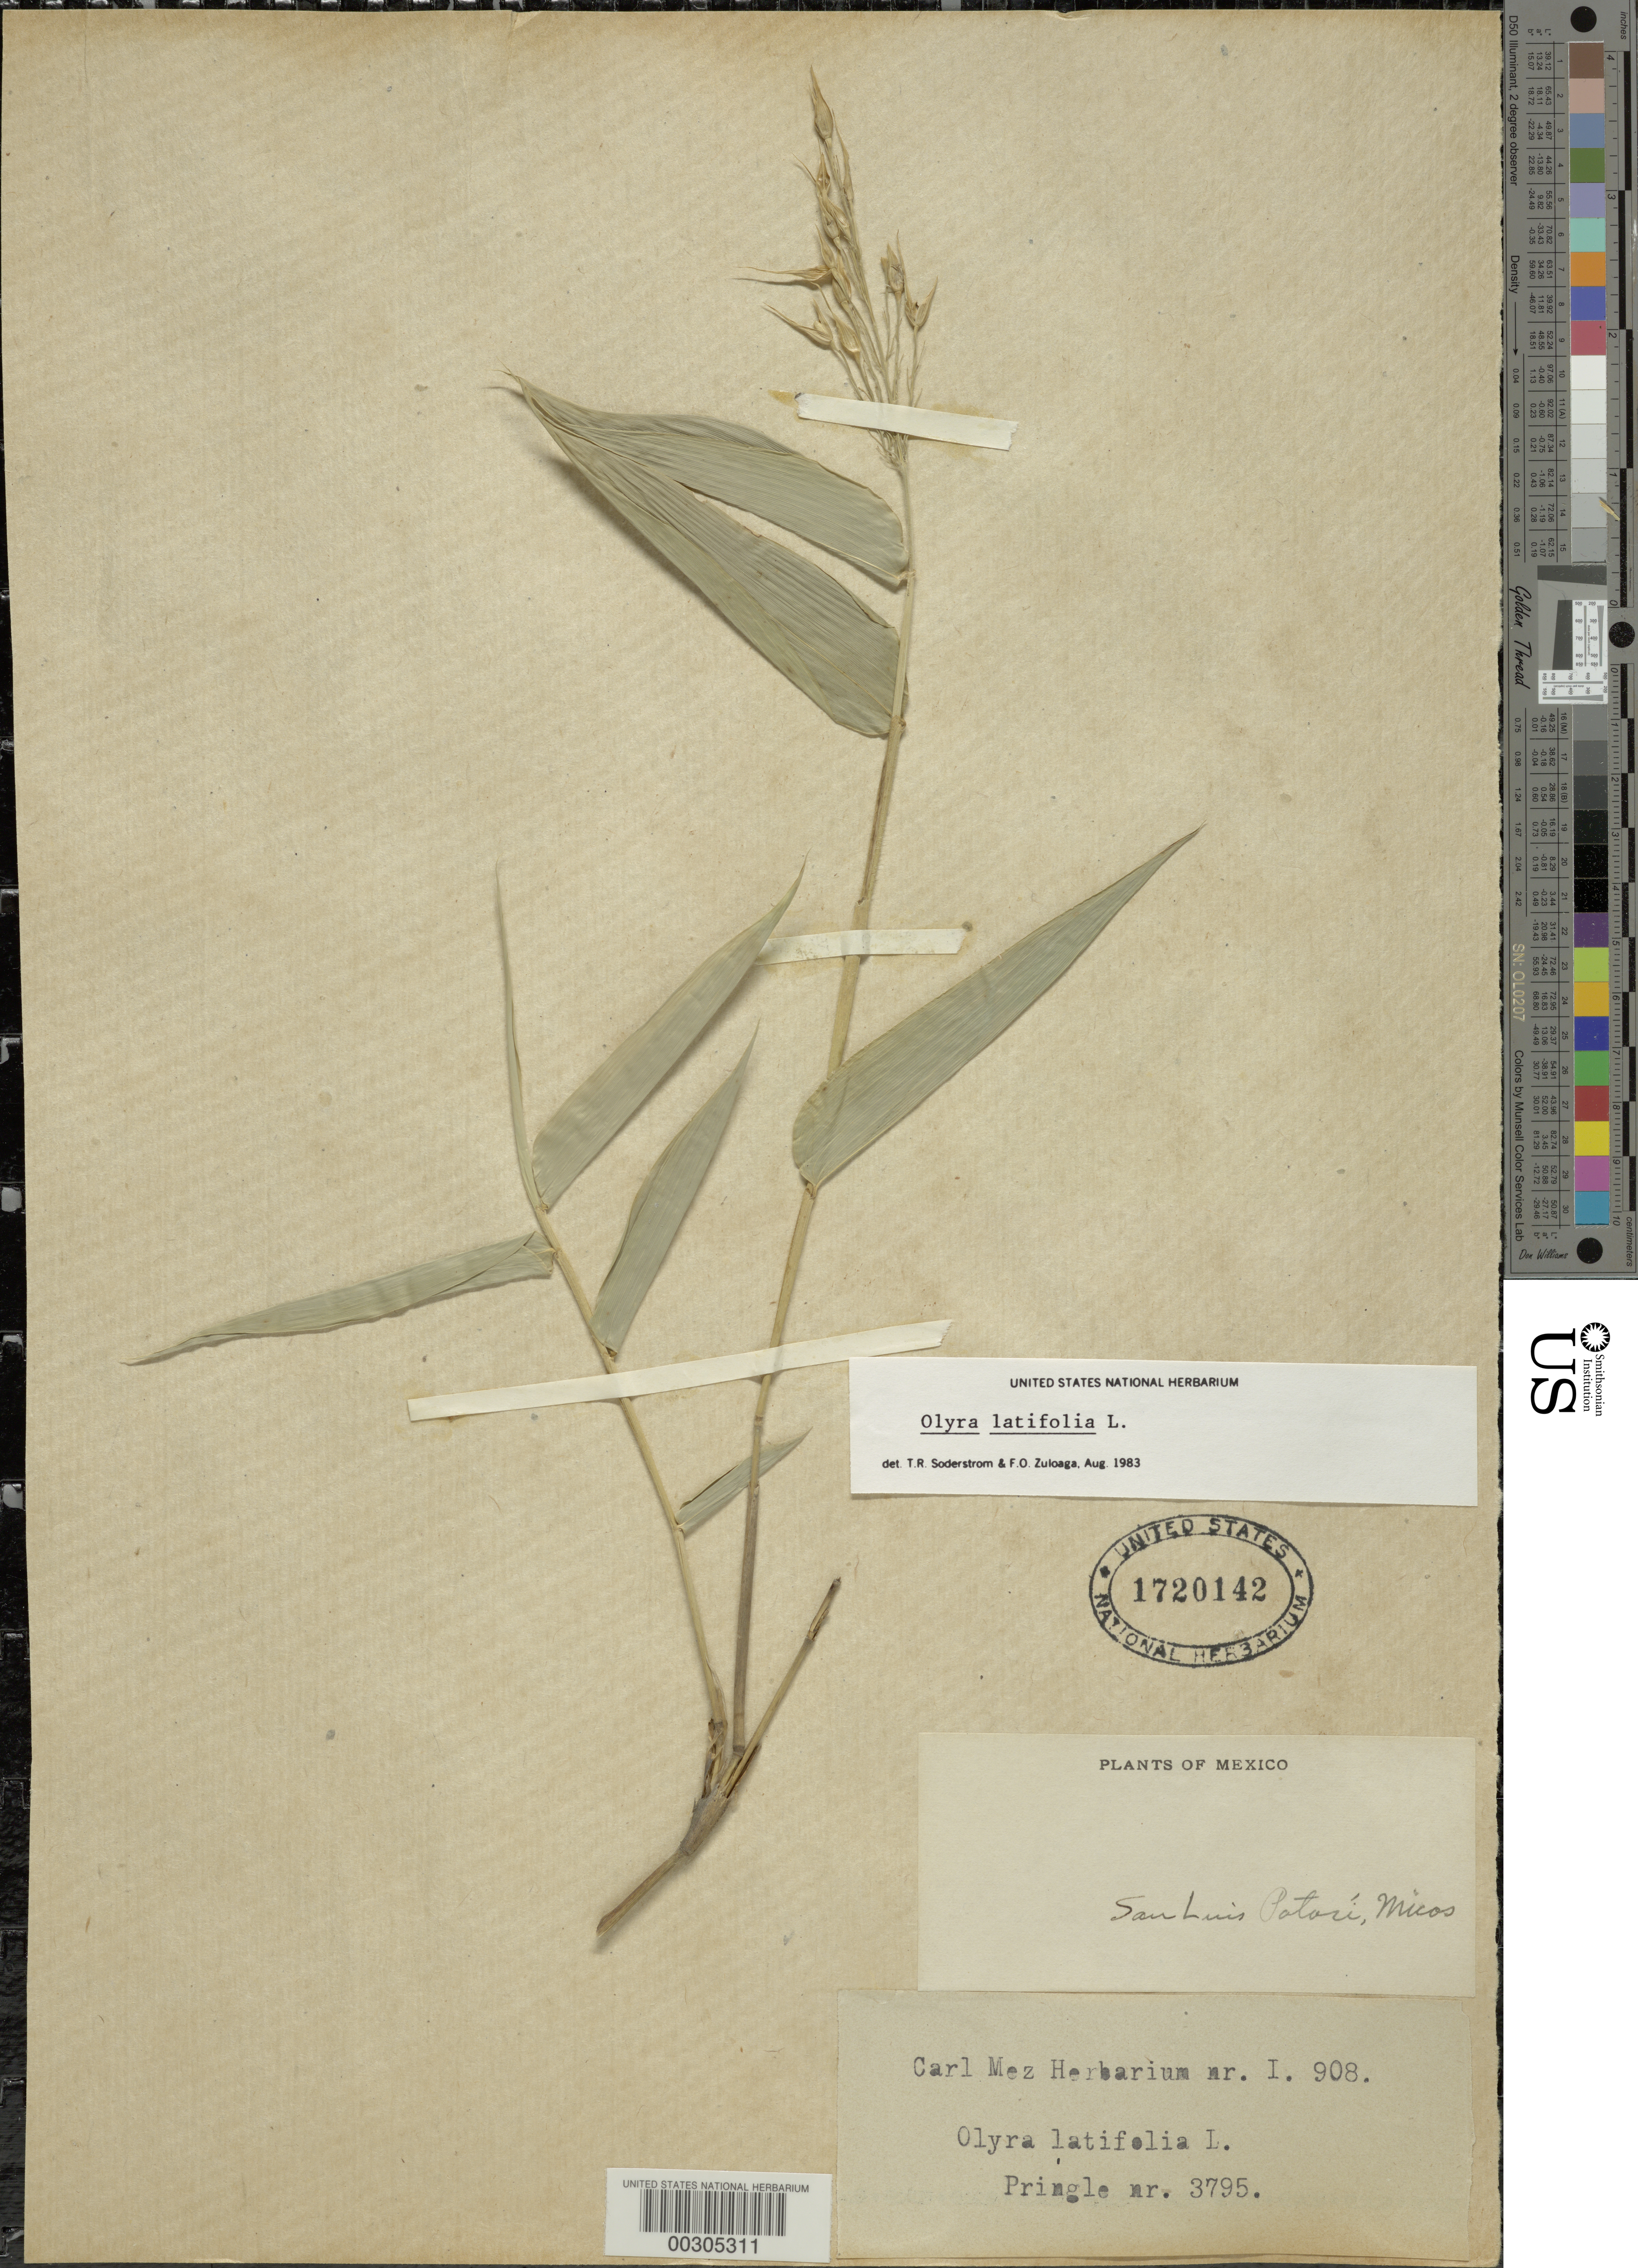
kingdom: Plantae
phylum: Tracheophyta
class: Liliopsida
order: Poales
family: Poaceae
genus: Olyra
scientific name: Olyra latifolia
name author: L.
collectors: C. G. Pringle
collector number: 3795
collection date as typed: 31 Jul 1891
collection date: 1891-07-31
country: Mexico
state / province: San Luis Potosí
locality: Micos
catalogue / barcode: US 1720142